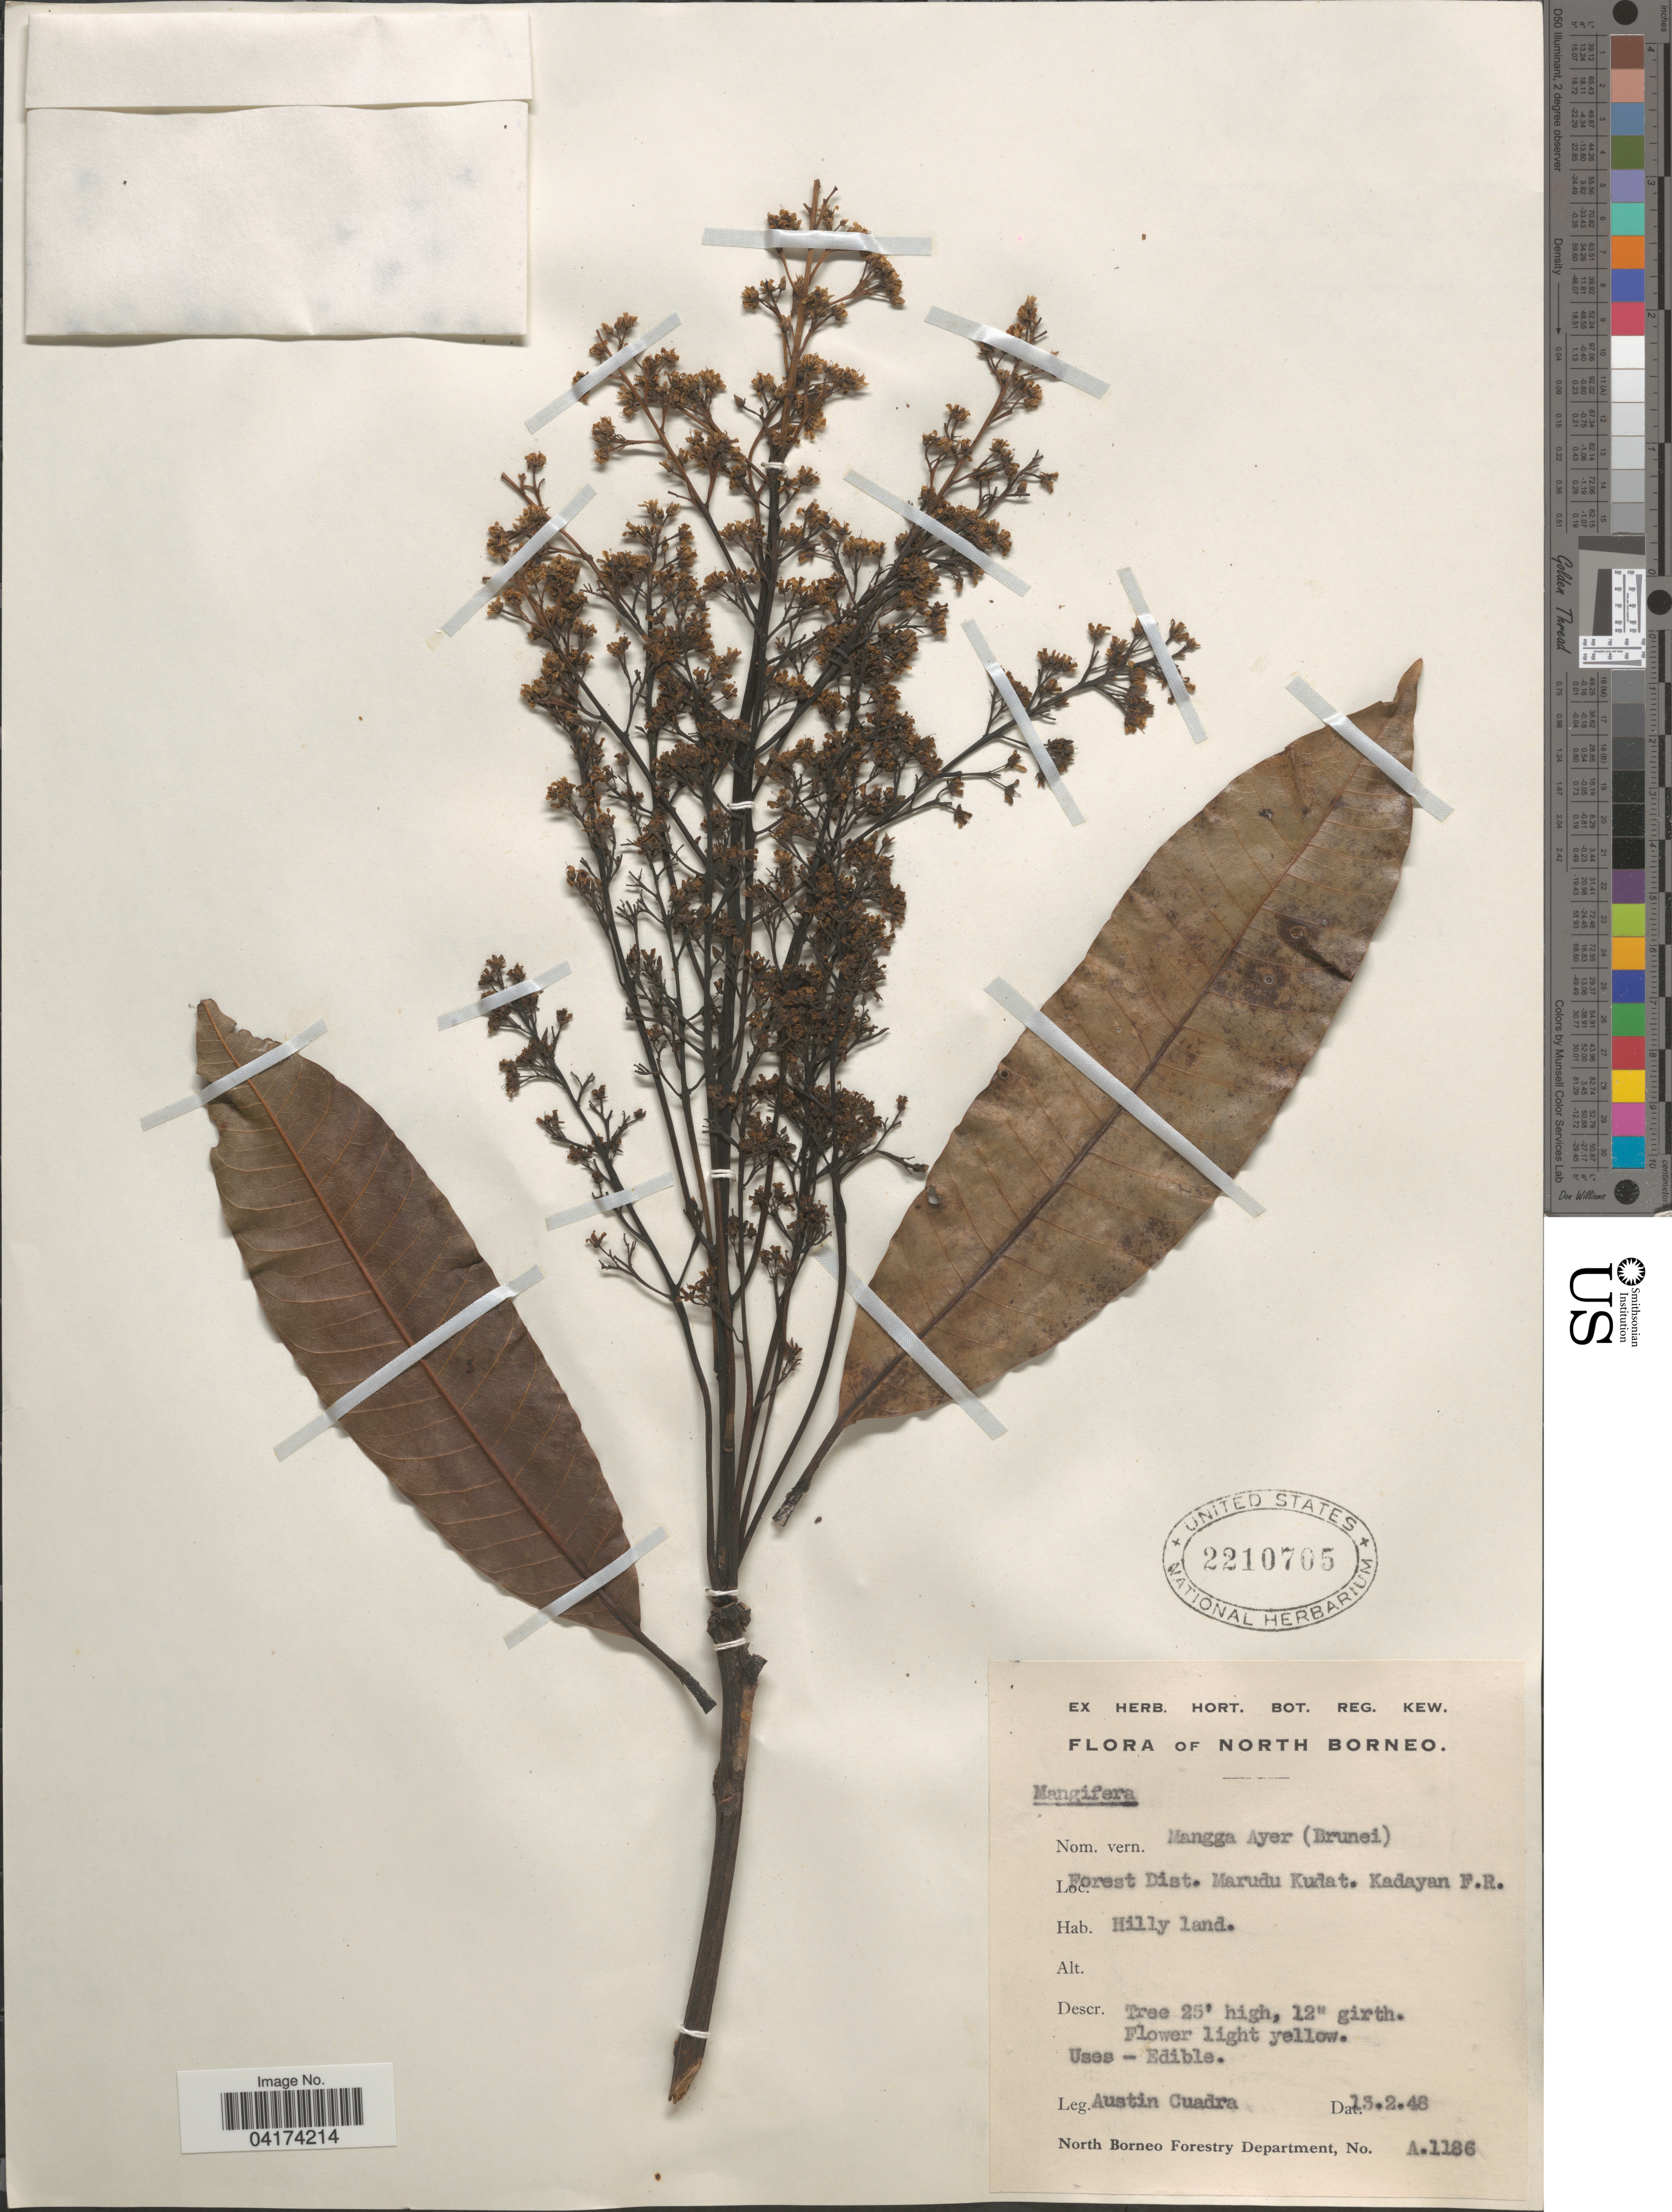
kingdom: Plantae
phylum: Tracheophyta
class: Magnoliopsida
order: Sapindales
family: Anacardiaceae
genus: Mangifera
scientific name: Mangifera sp.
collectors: A. Cuadra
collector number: A.1186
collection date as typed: Transcribed d/m/y: 13/2/48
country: Malaysia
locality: North Borneo. Forest Dist. Marudu Kudat. Kadayan F.R.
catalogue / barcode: US 2210705